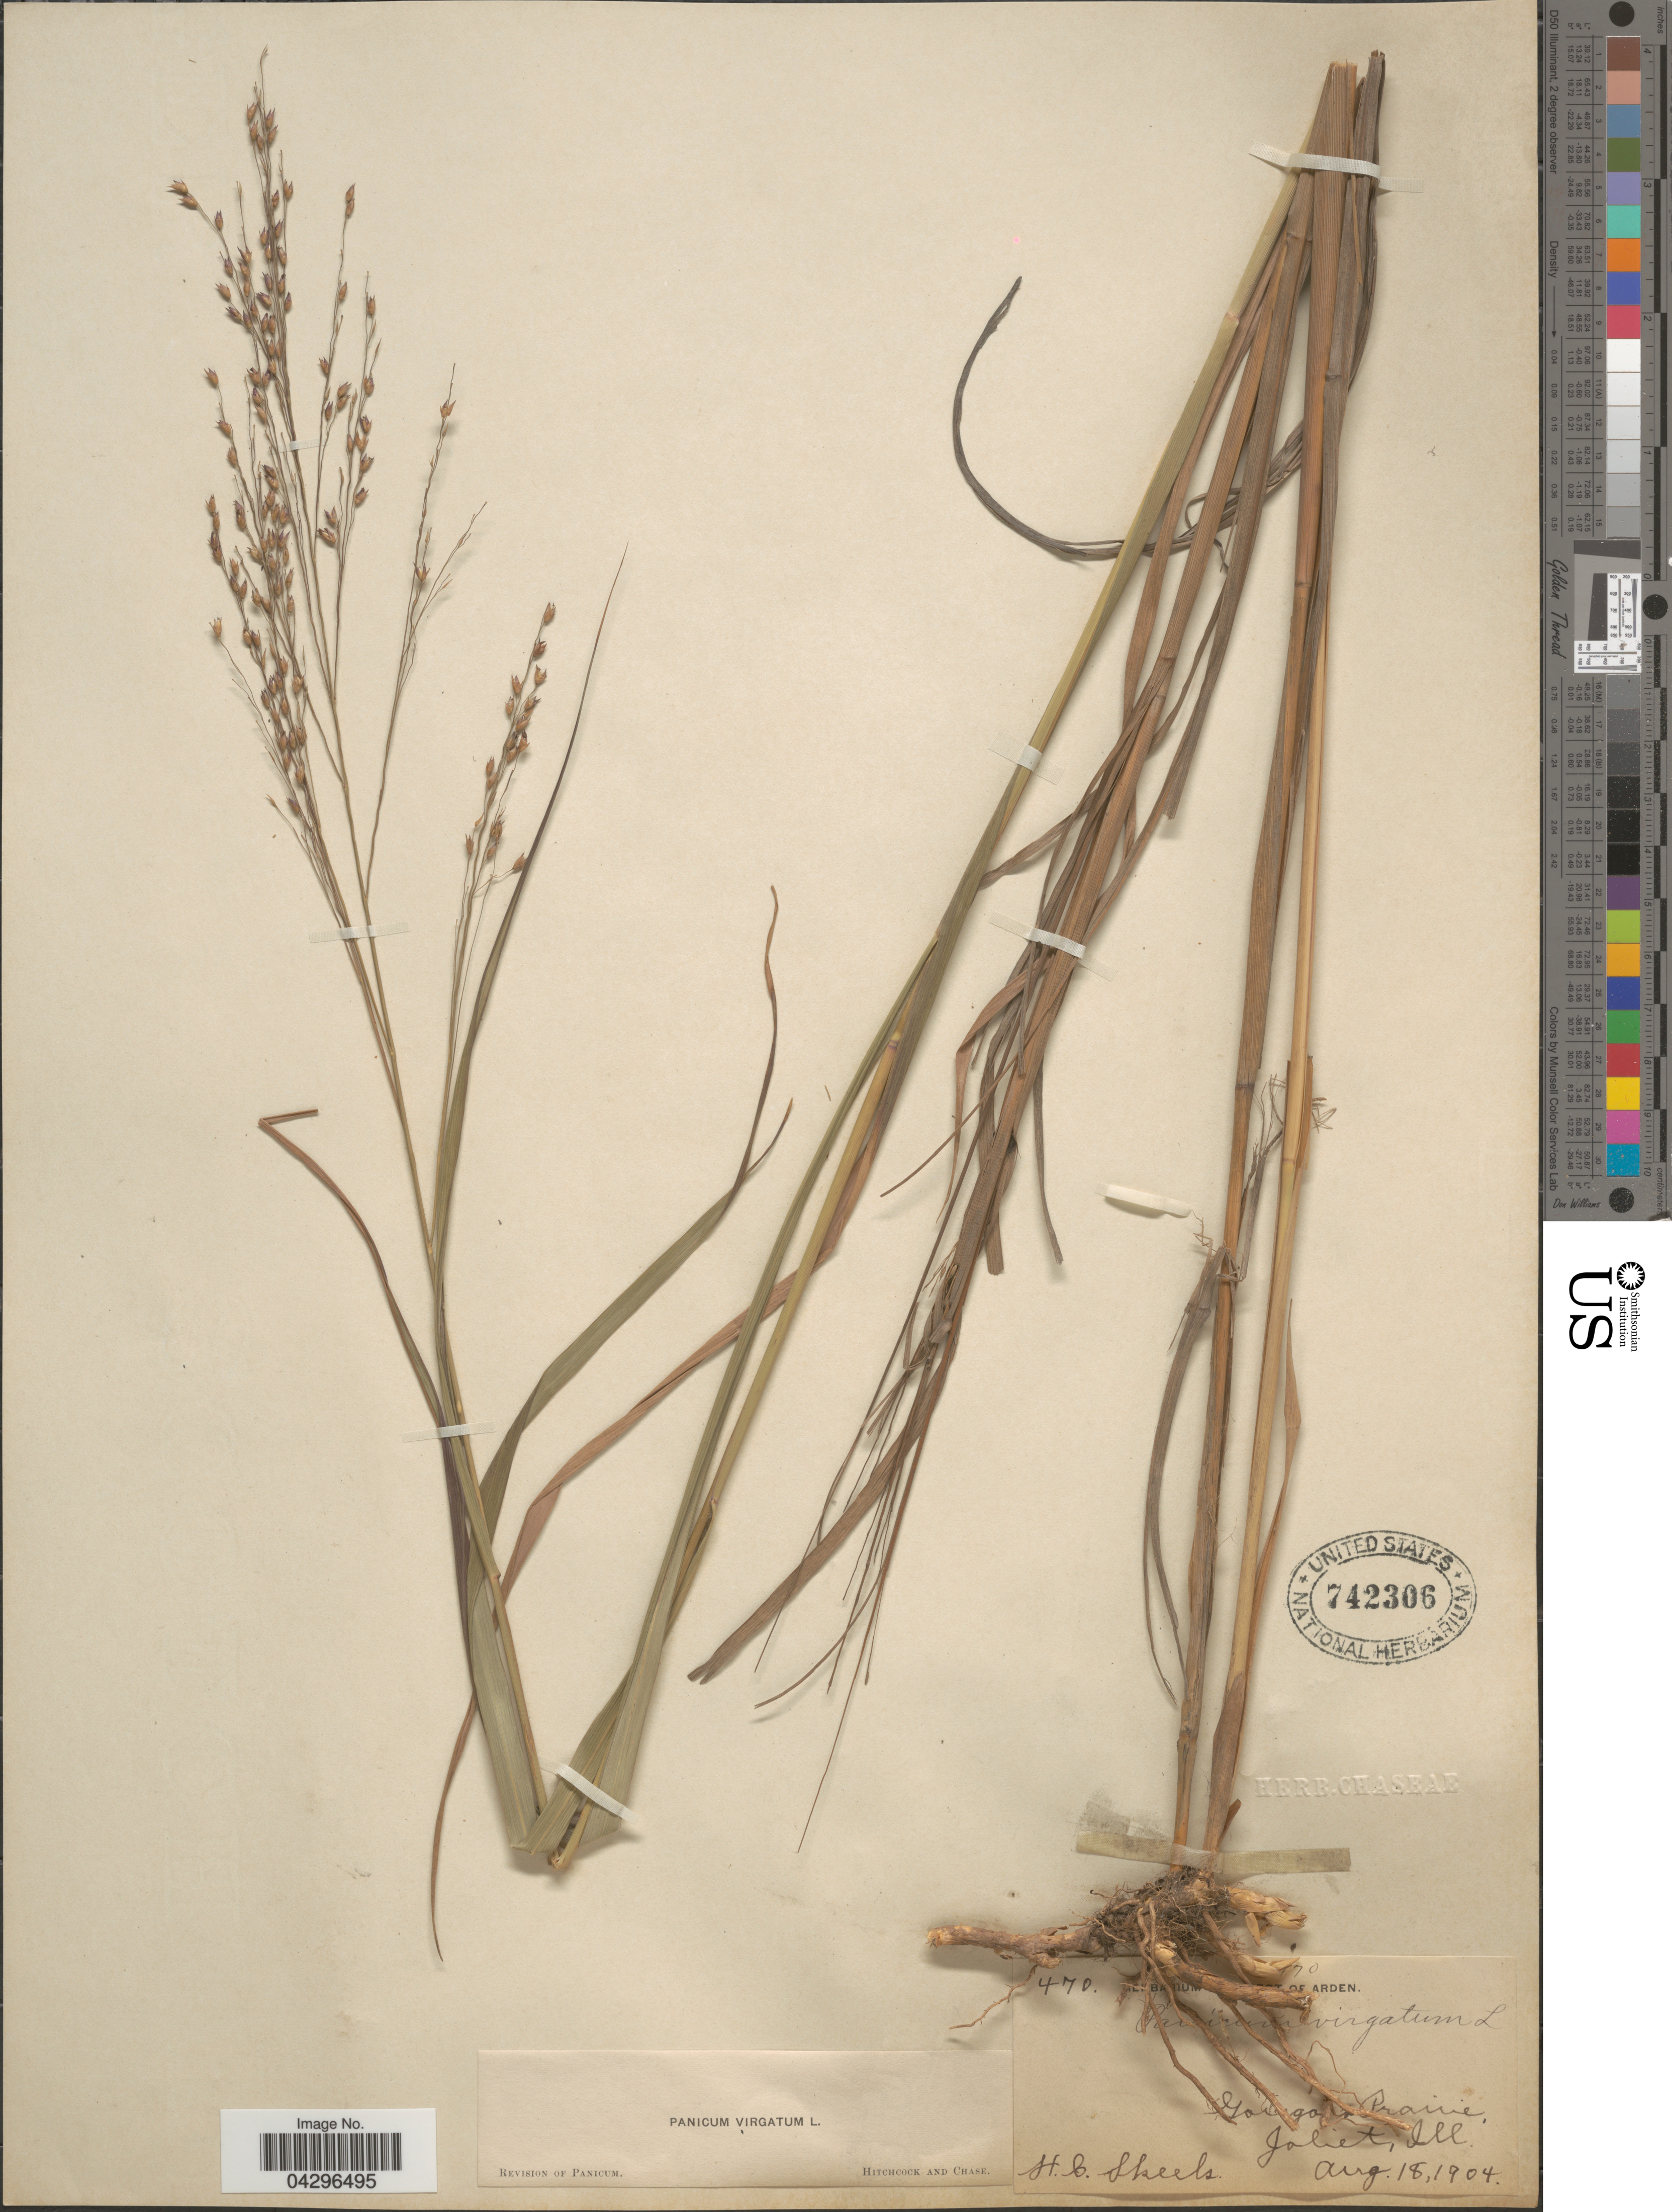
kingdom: Plantae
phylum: Tracheophyta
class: Liliopsida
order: Poales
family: Poaceae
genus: Panicum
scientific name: Panicum virgatum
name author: L.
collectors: H. Skeels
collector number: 470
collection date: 1904-08-18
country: United States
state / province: Illinois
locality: Gougar's Prairie. Joliet.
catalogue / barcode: US 742306